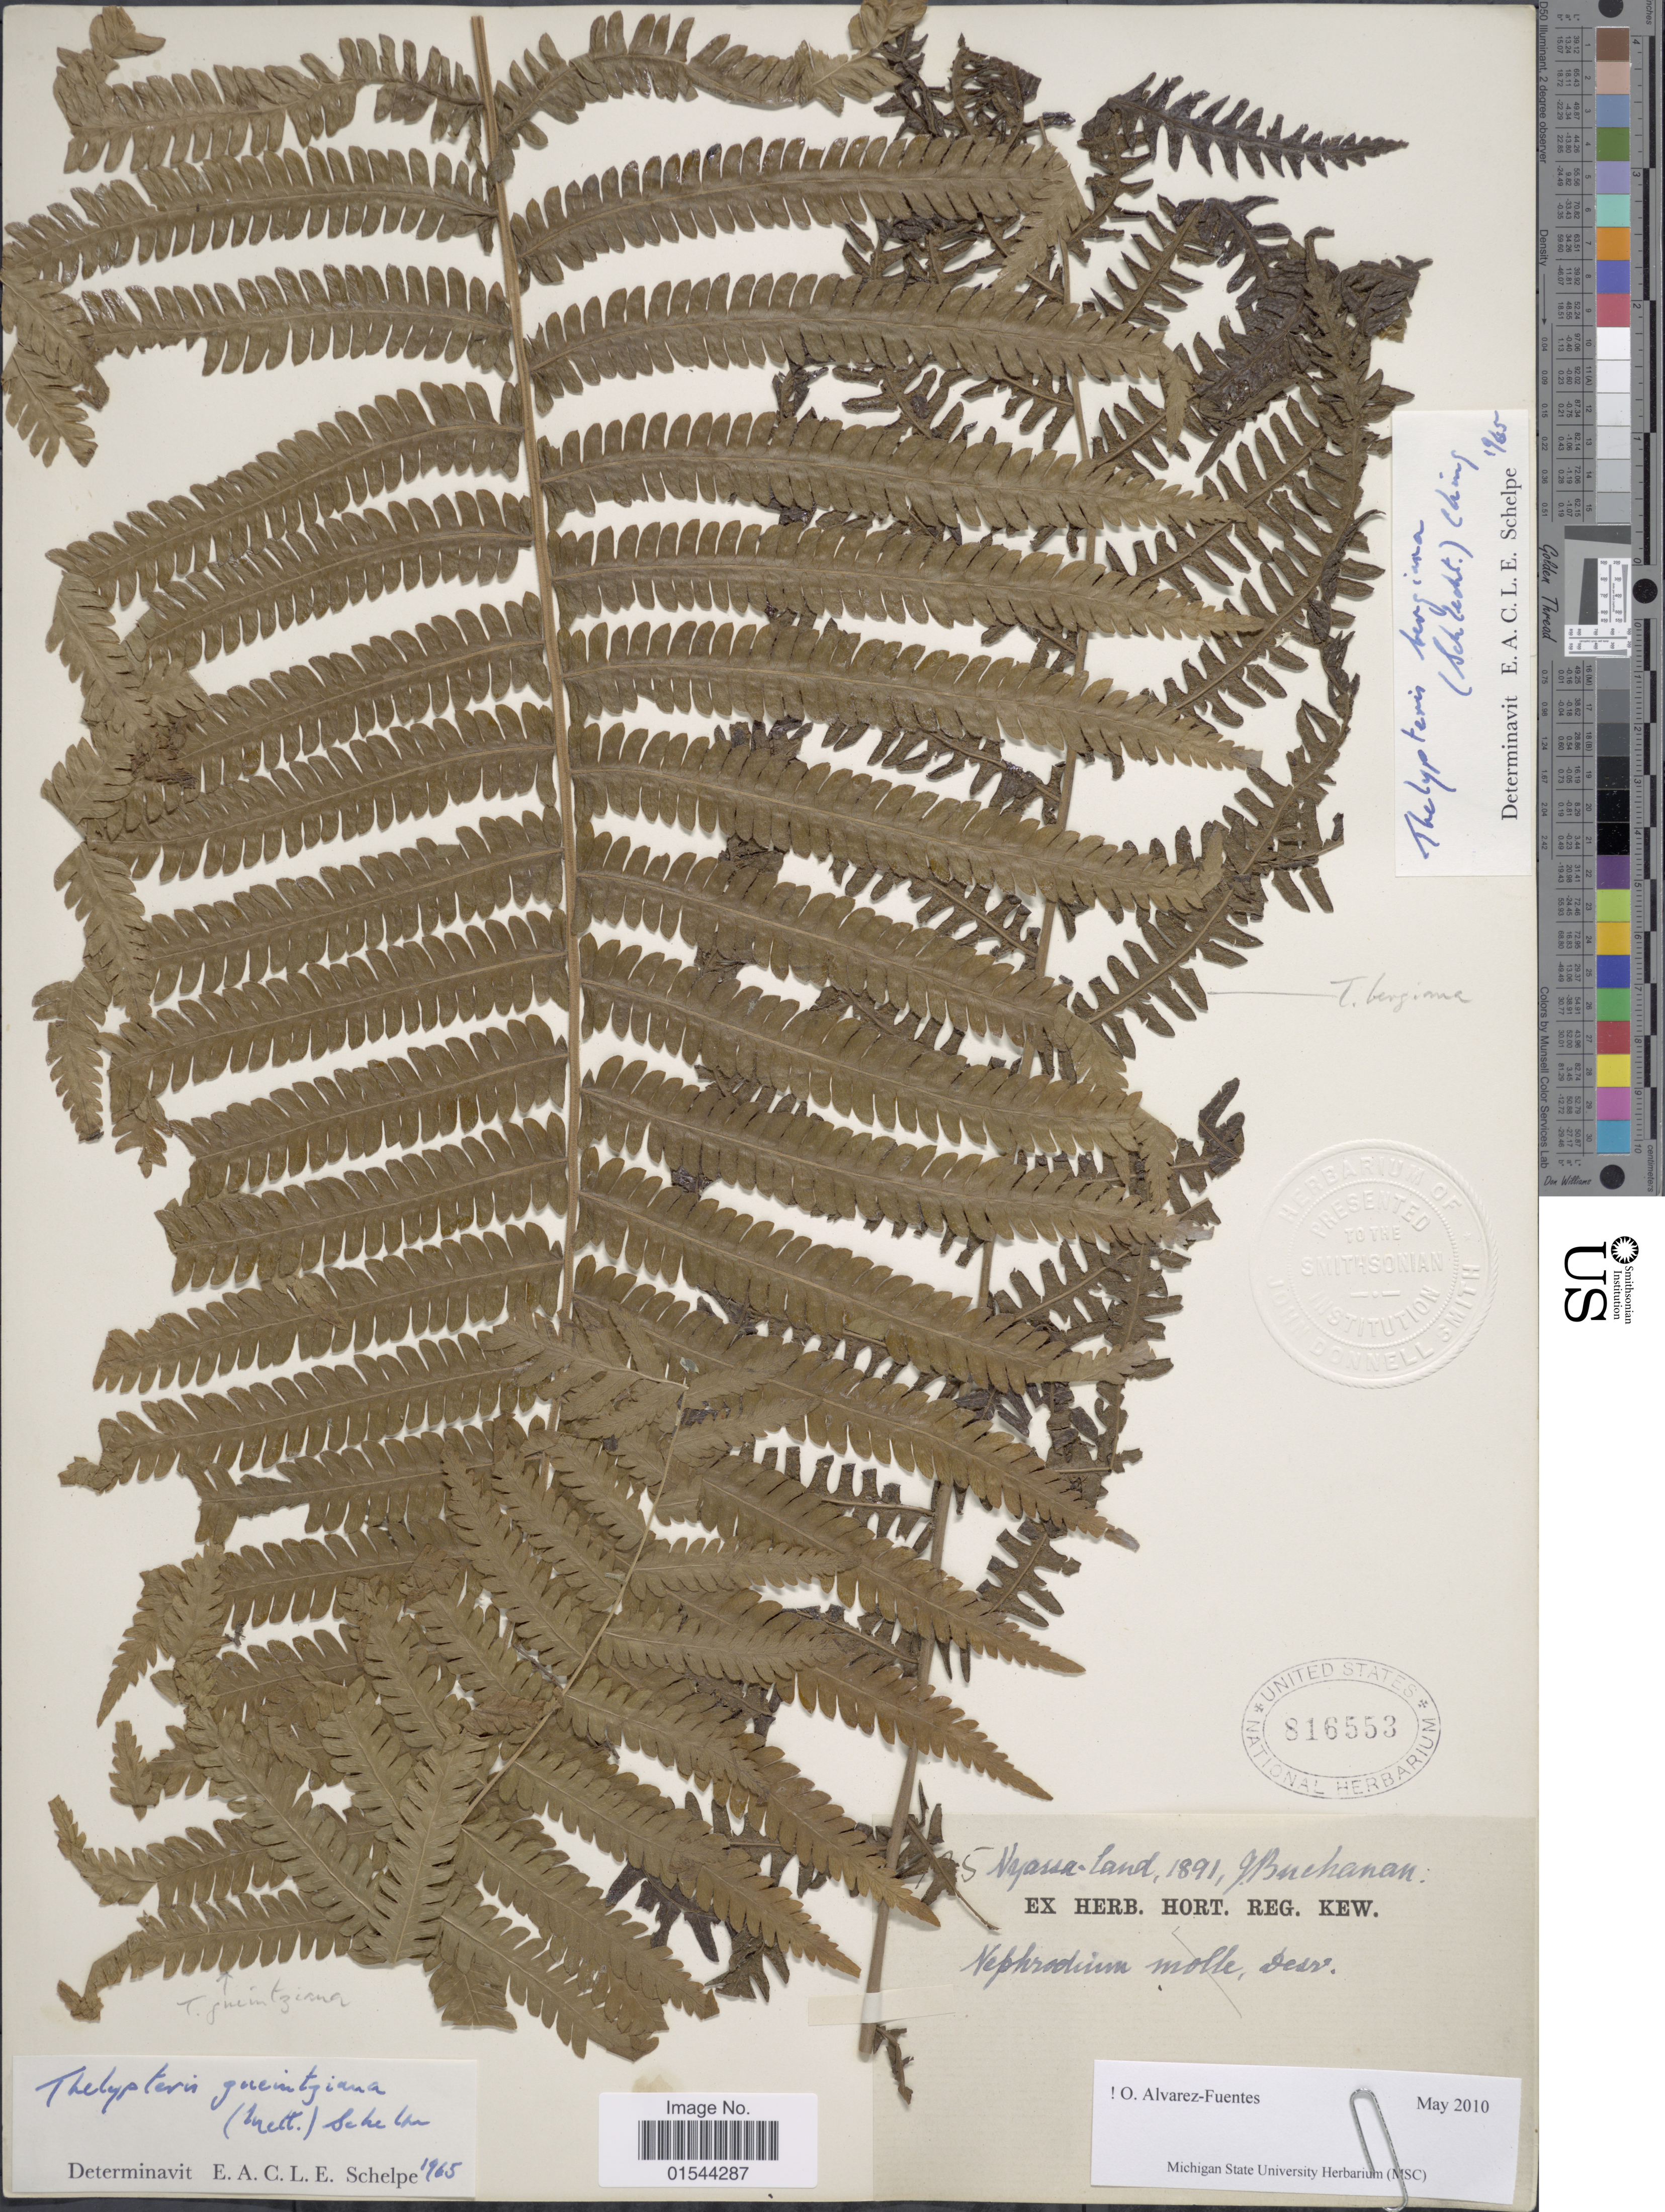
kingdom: Plantae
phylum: Tracheophyta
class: Polypodiopsida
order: Polypodiales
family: Thelypteridaceae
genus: Christella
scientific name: Christella gueinziana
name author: (Mett.) Holttum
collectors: J. Buchanan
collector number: !5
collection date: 1891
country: Malawi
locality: Nyassaland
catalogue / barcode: US 816553